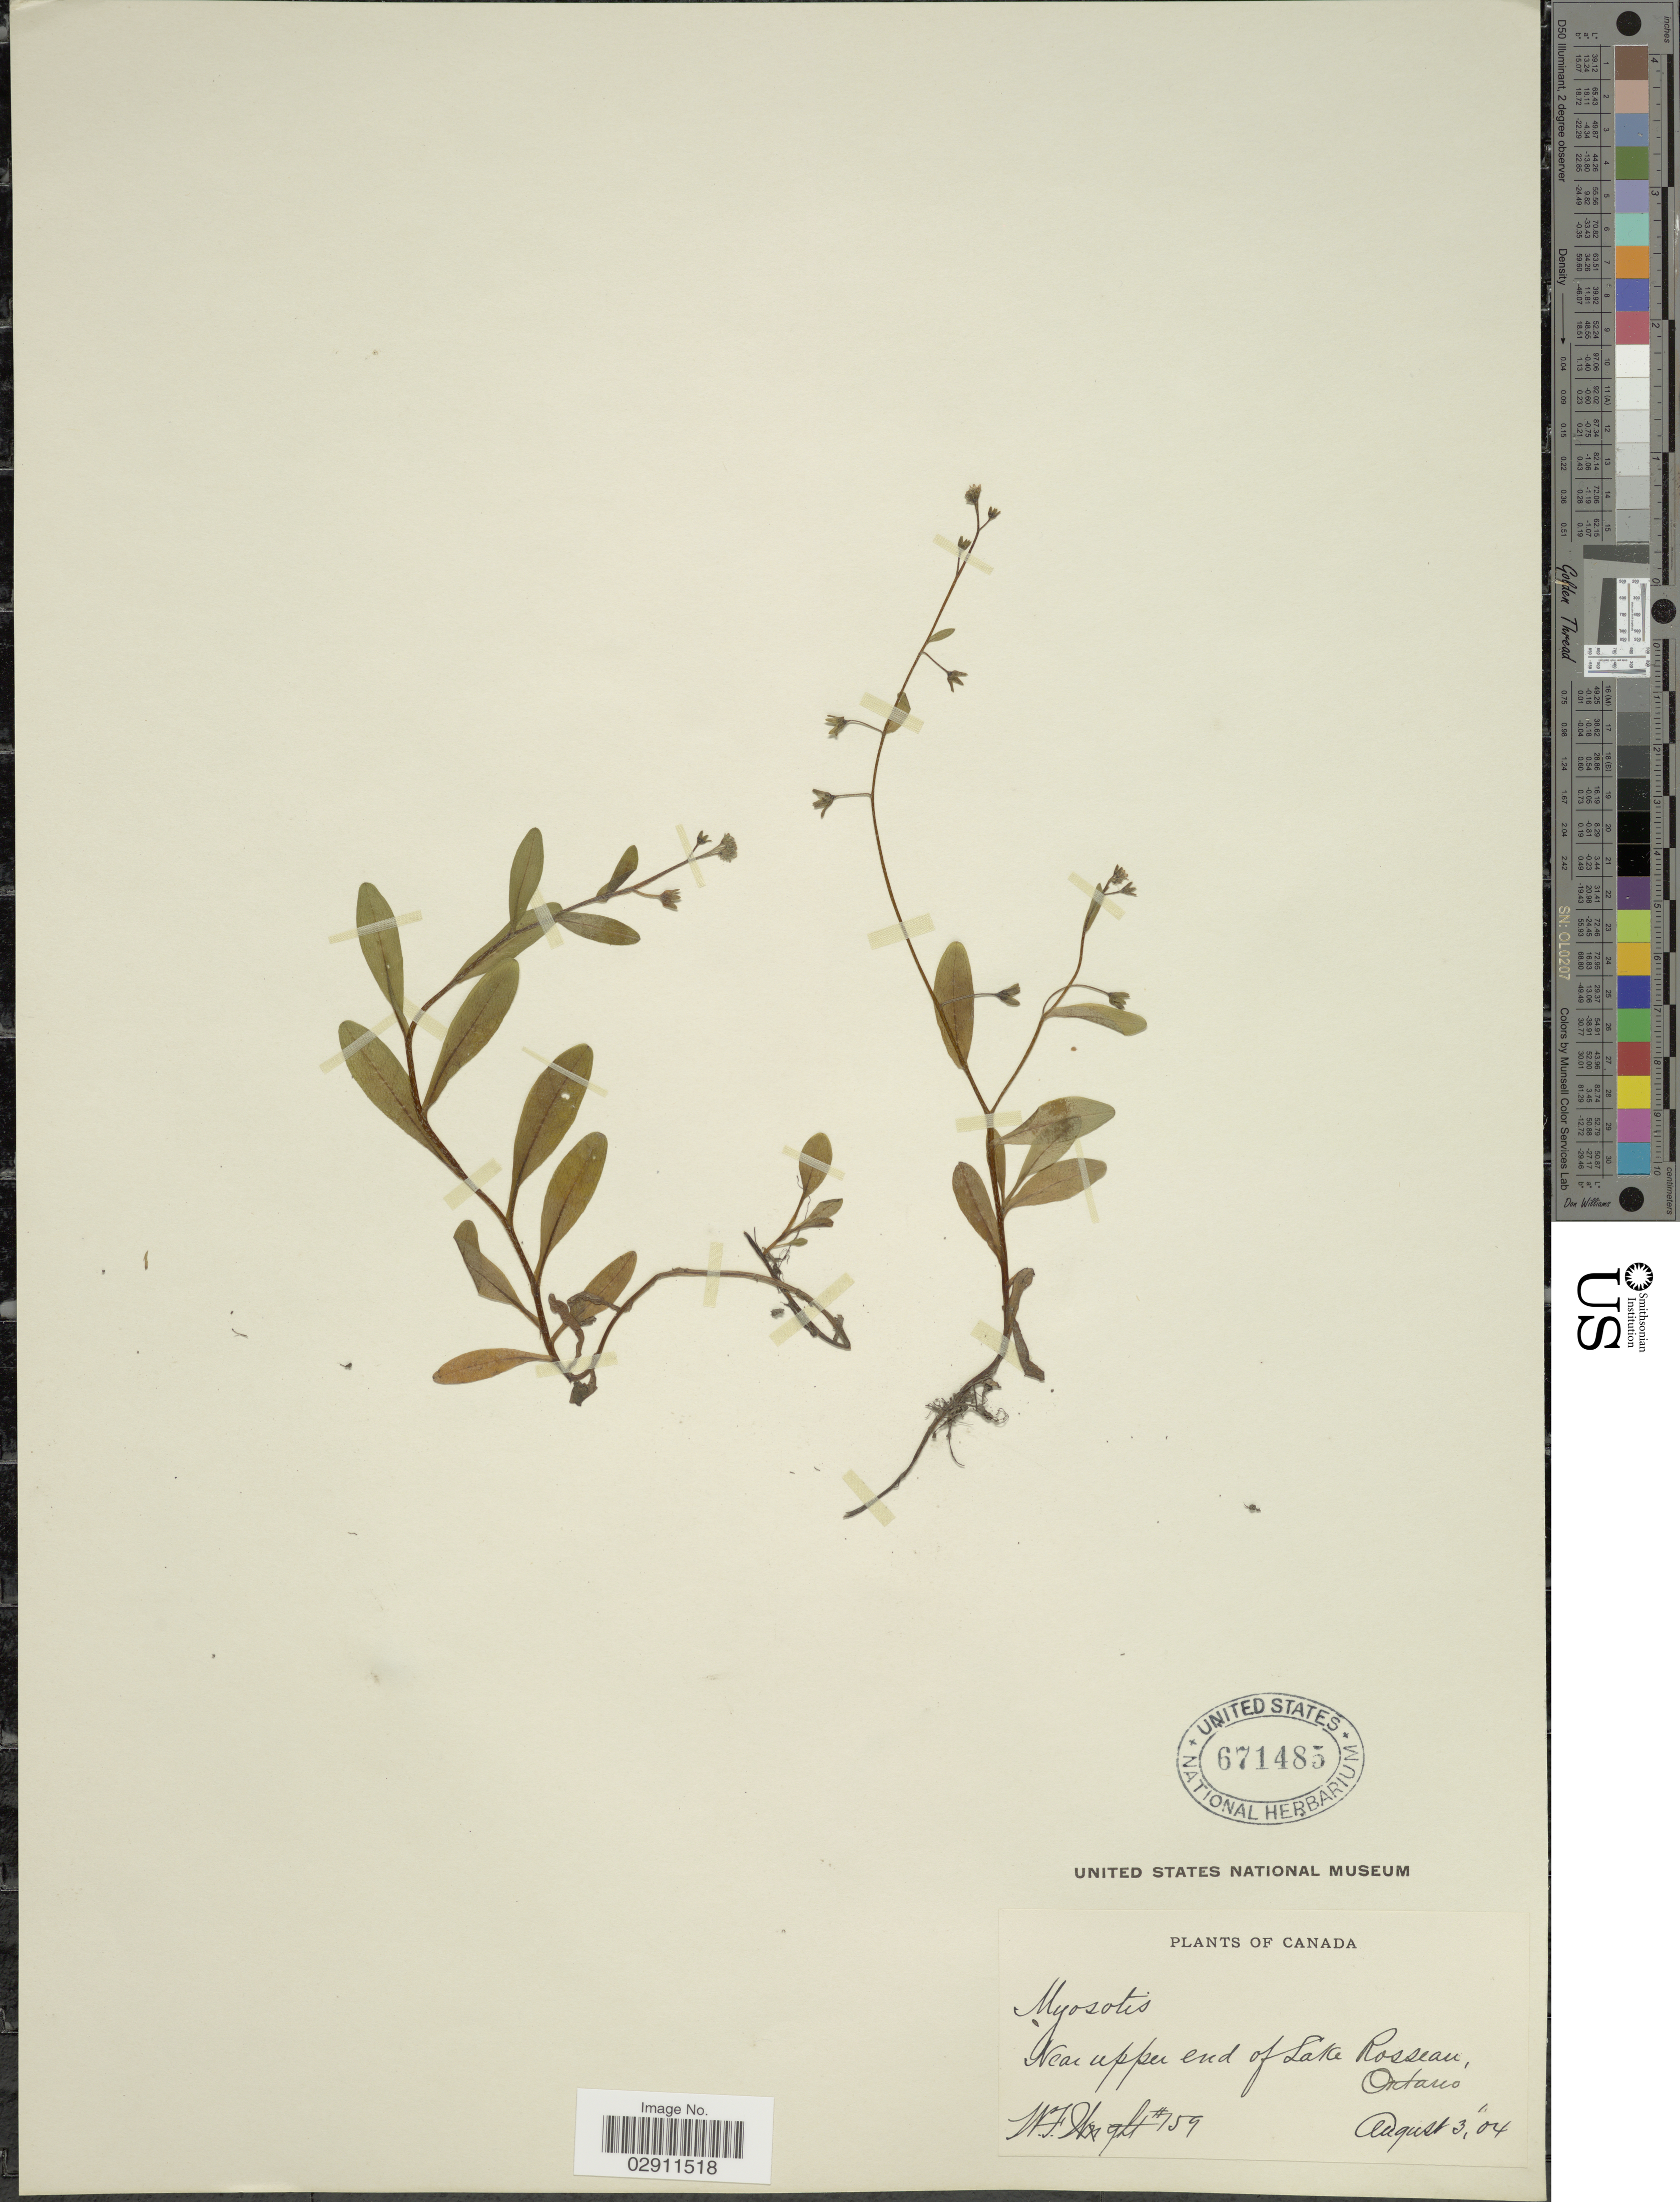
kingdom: Plantae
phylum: Tracheophyta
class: Magnoliopsida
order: Boraginales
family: Boraginaceae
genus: Myosotis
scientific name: Myosotis laxa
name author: F. Lehm.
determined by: Goldman, Doug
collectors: W. F. Wright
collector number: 159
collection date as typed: Transcribed d/m/y: 3/8/4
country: Canada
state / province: Ontario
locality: Near upper end of Lake Rosseau, Ontario.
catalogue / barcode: US 671485